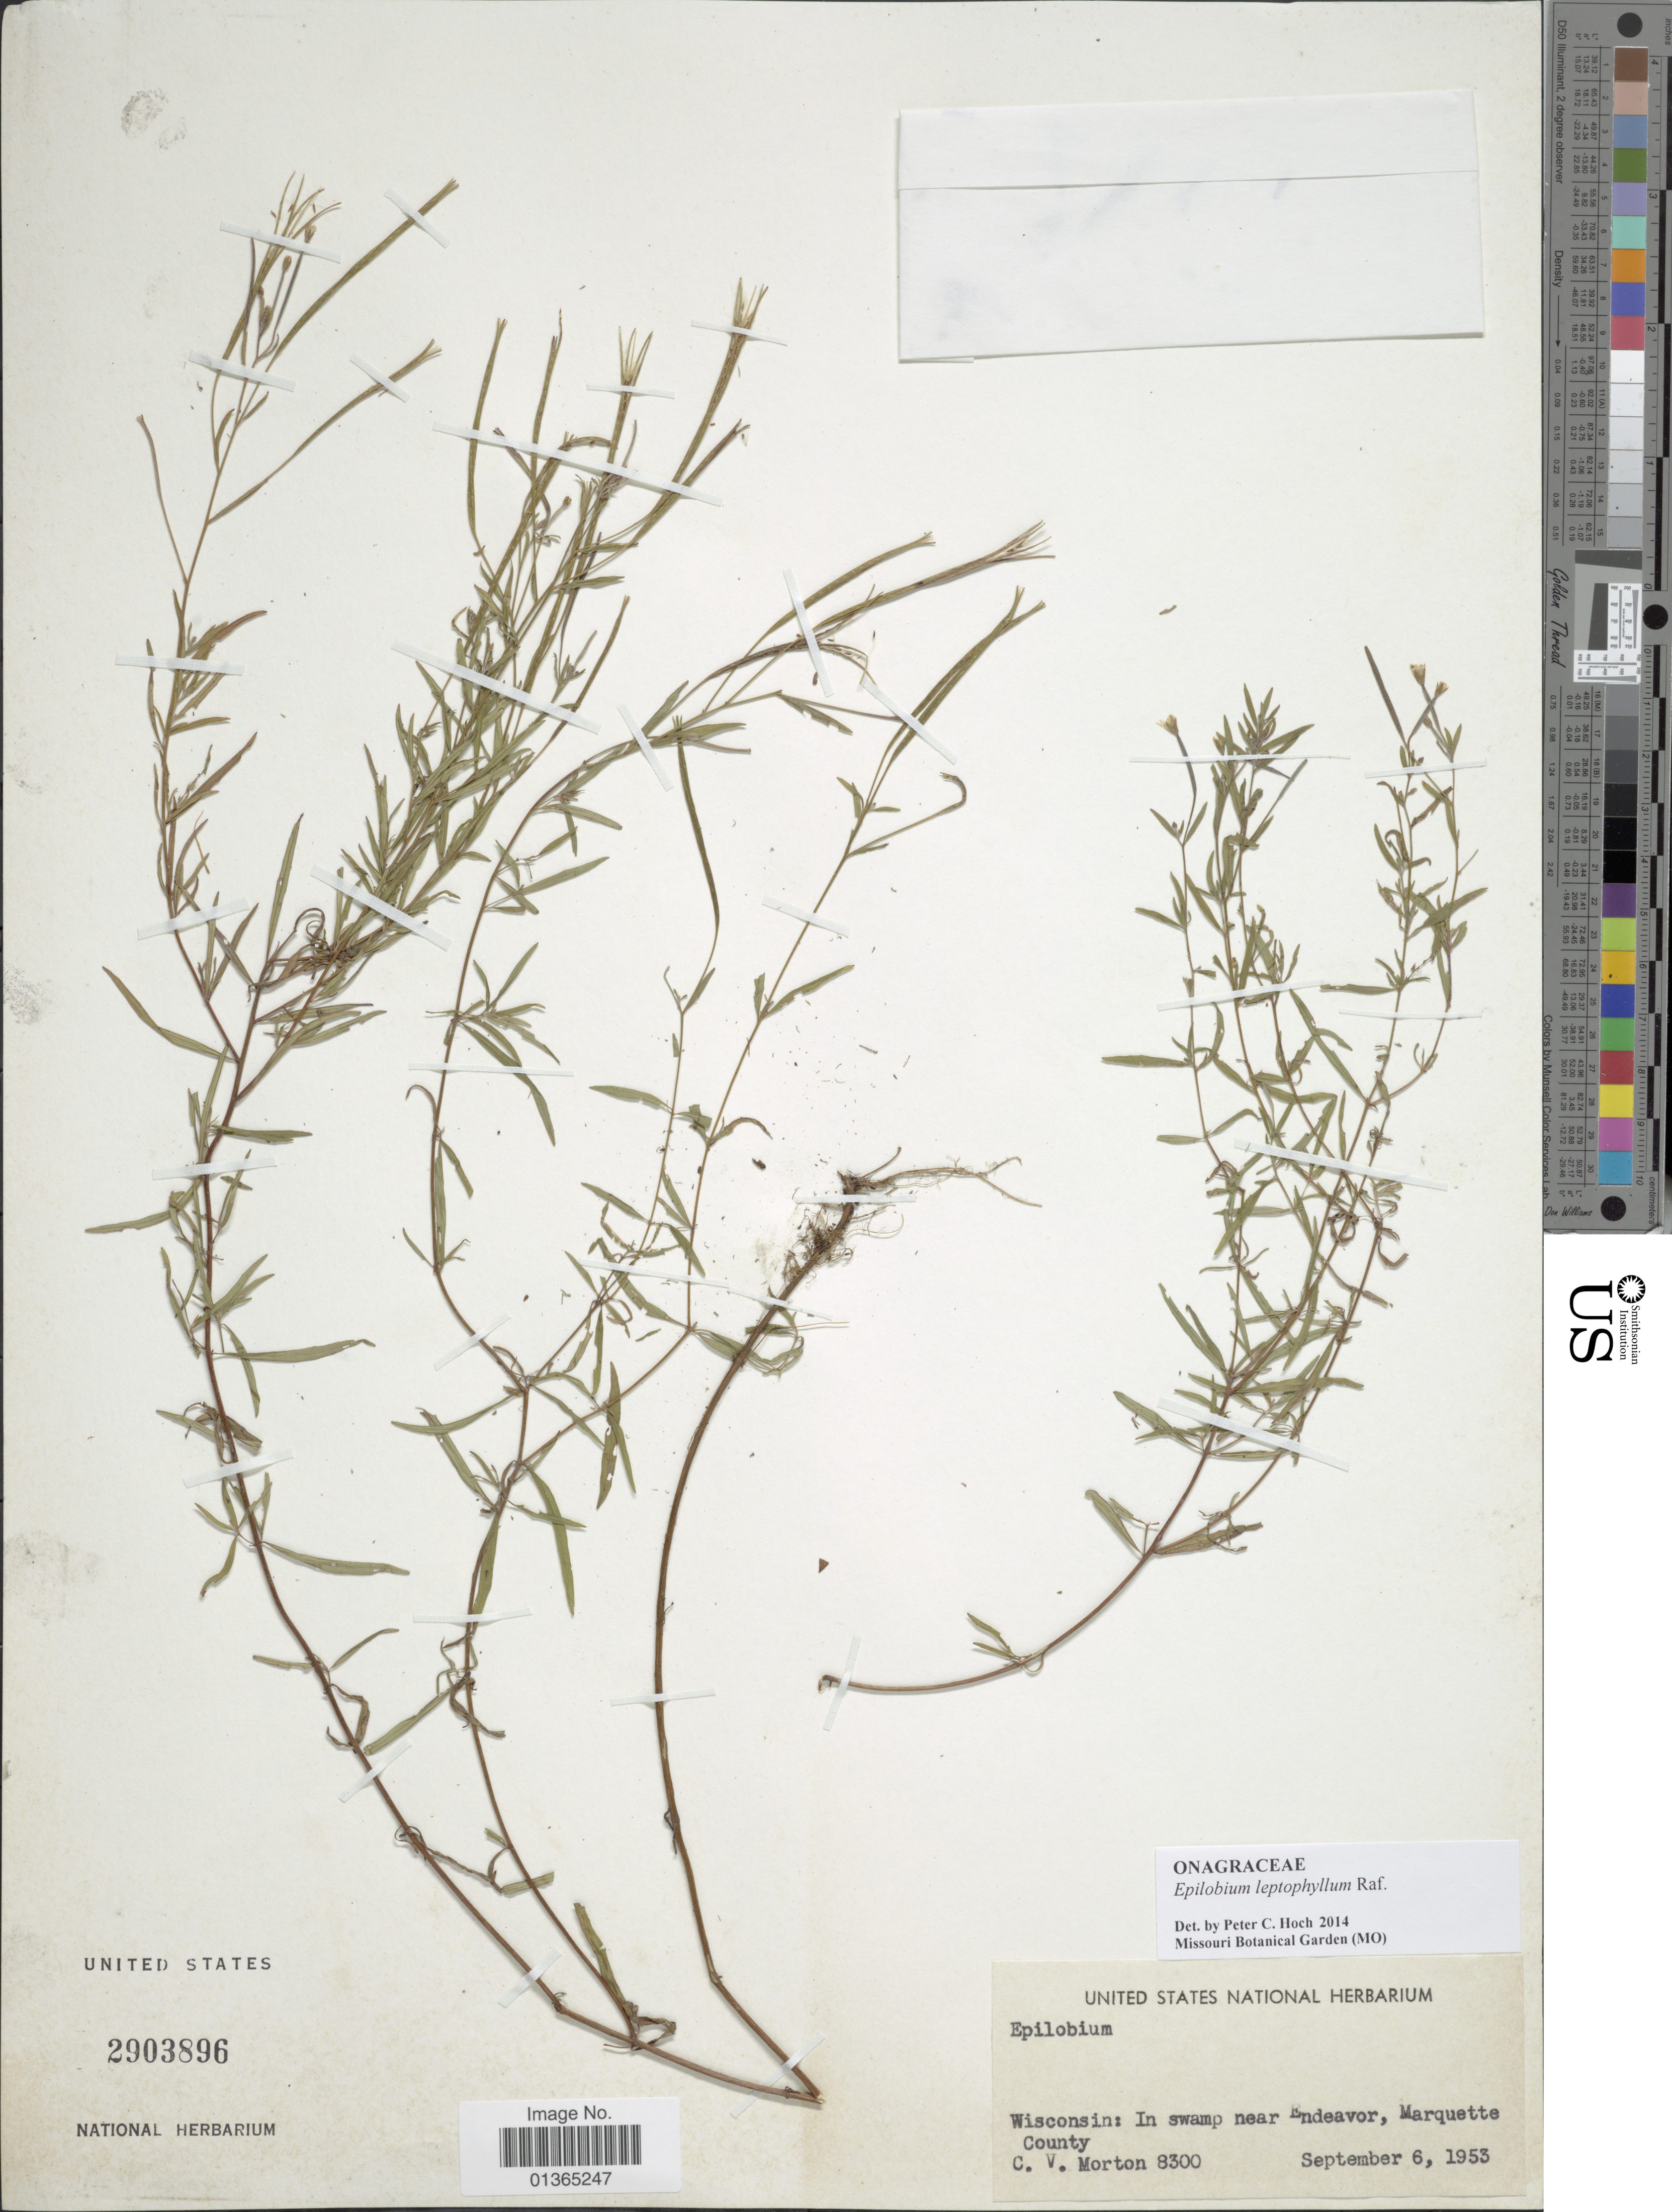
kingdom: Plantae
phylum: Tracheophyta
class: Magnoliopsida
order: Myrtales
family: Onagraceae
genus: Epilobium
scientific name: Epilobium leptophyllum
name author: Raf.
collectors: C. V. Morton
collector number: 8300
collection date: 1953-09-06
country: United States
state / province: Wisconsin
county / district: Marquette County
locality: In swamp near Endeavor.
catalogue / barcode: US 2903896